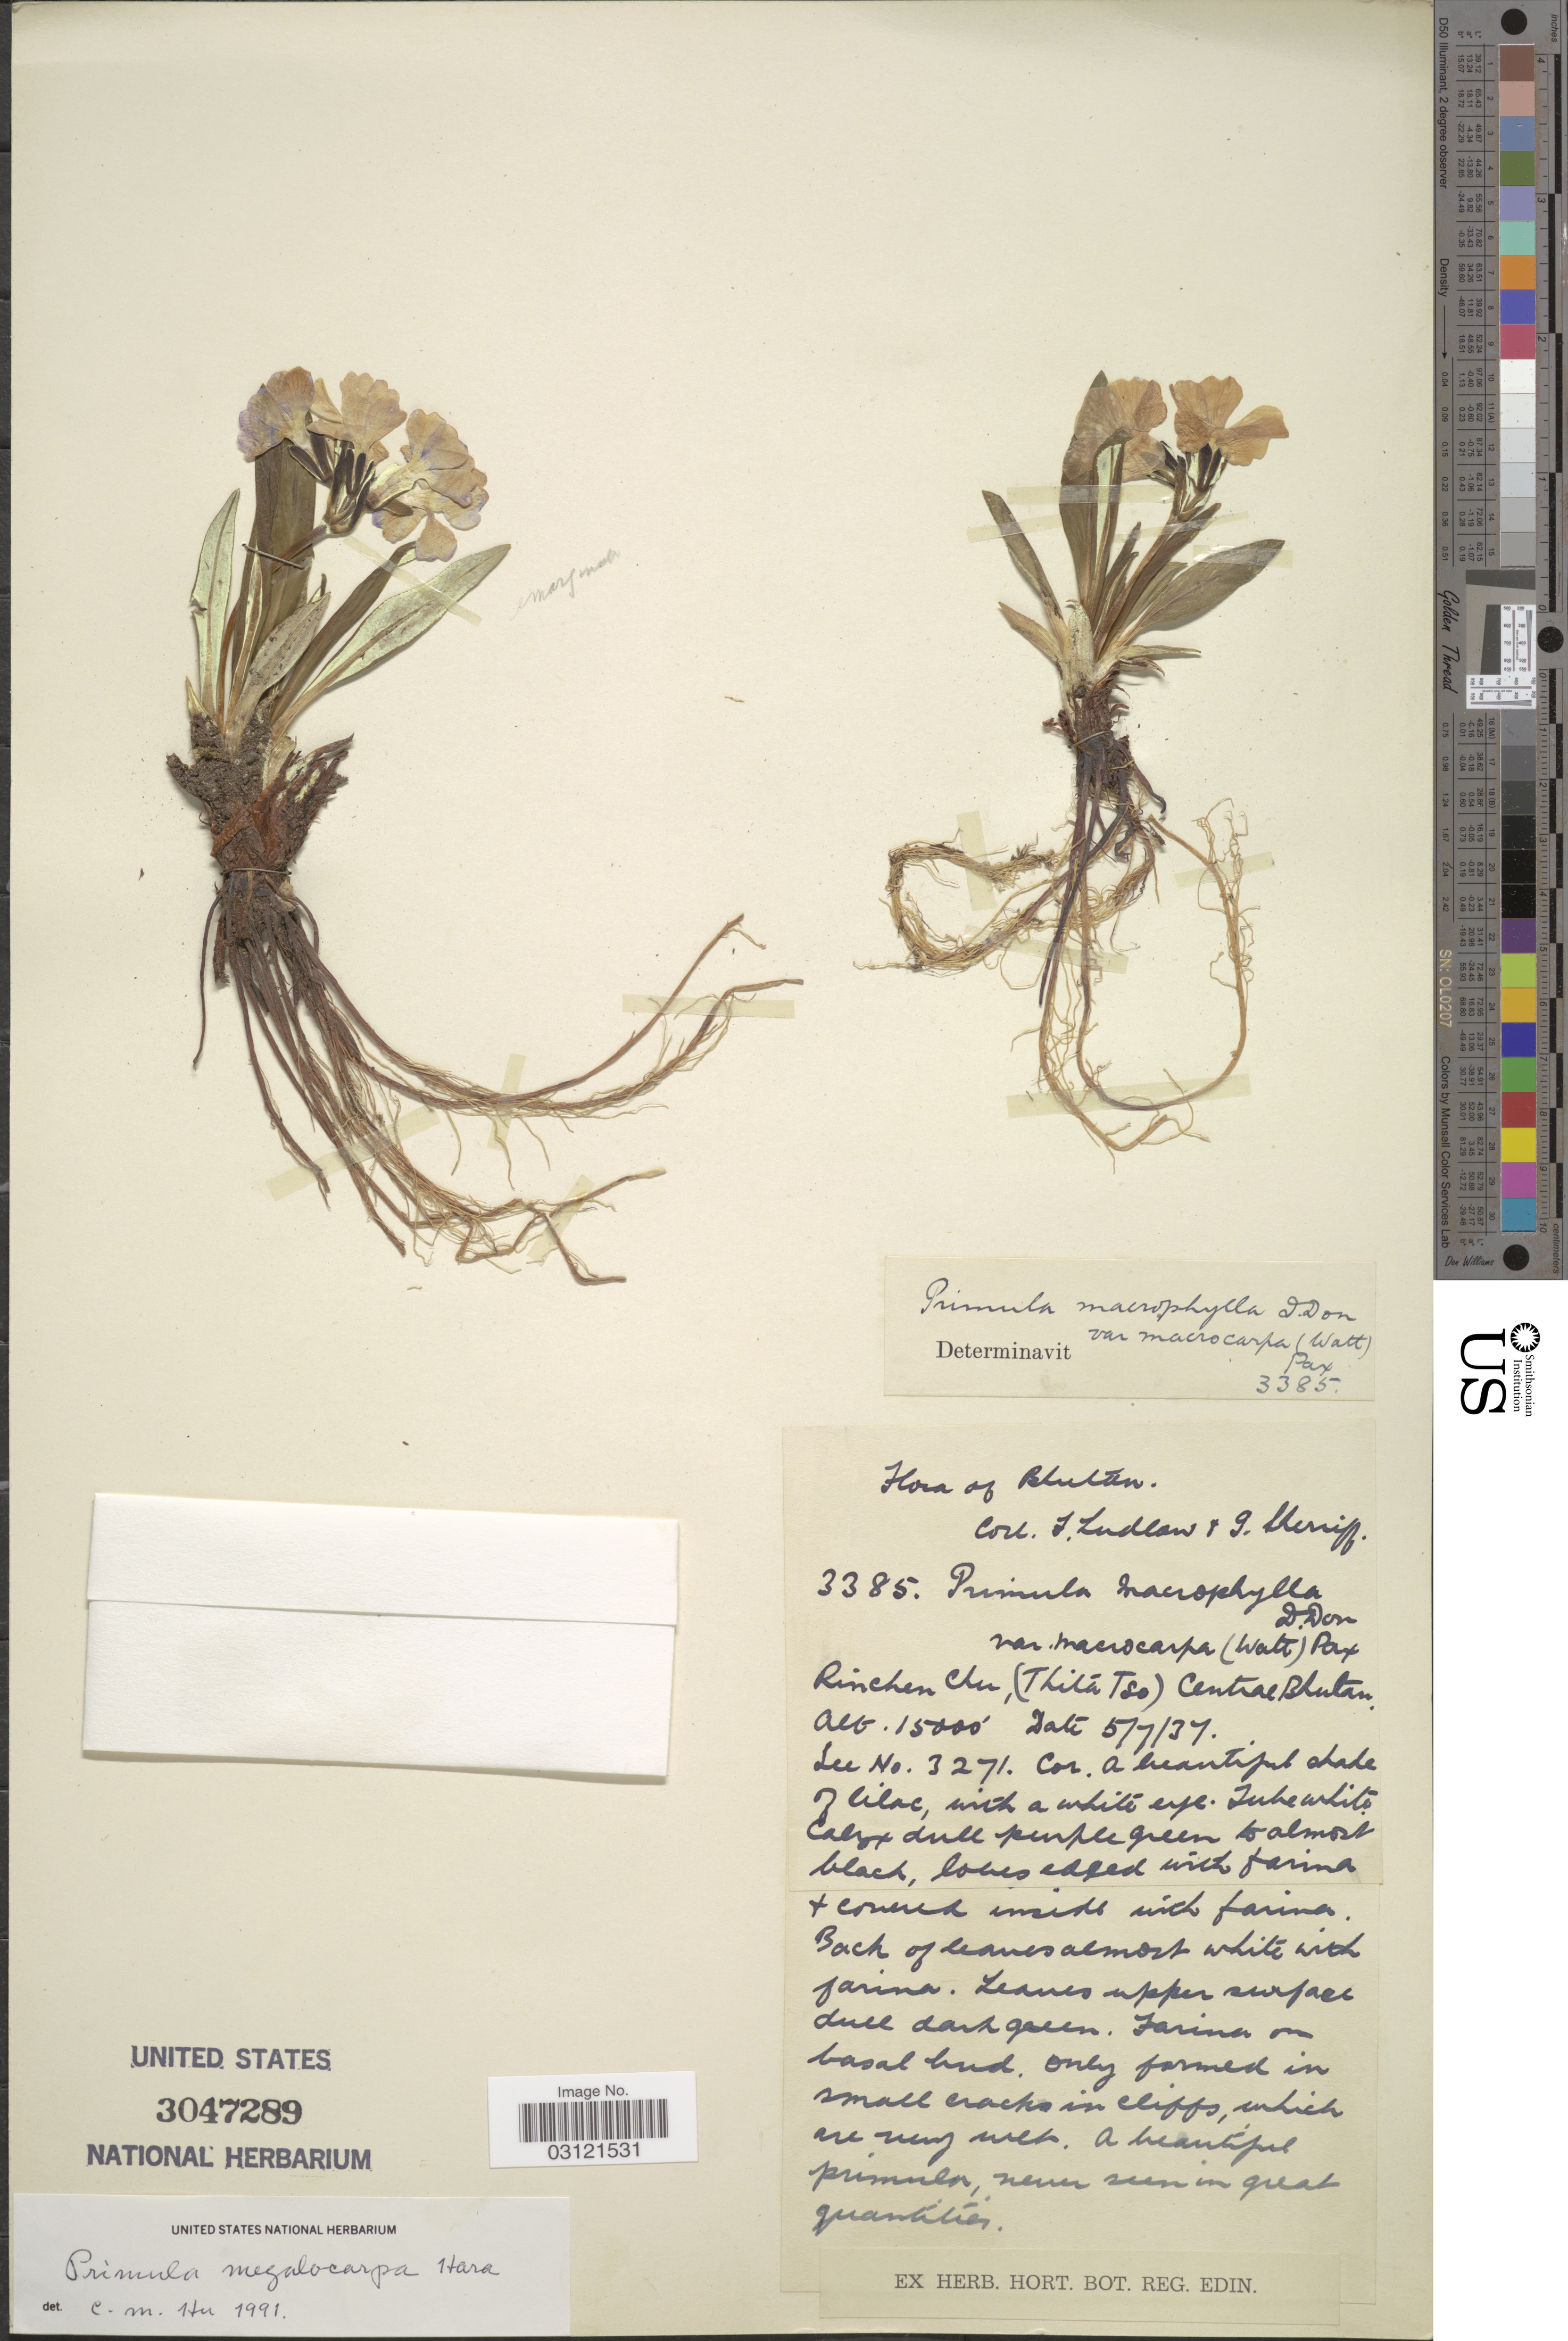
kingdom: Plantae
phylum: Tracheophyta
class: Magnoliopsida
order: Ericales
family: Primulaceae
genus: Primula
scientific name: Primula megalocarpa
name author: H. Hara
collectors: F. Ludlow & G. Sherriff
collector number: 3385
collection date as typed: Transcribed d/m/y: 5/7/37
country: Bhutan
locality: Rinchen Chu, (Thita Tso). Central Bhutan.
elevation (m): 4572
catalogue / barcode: US 3047289